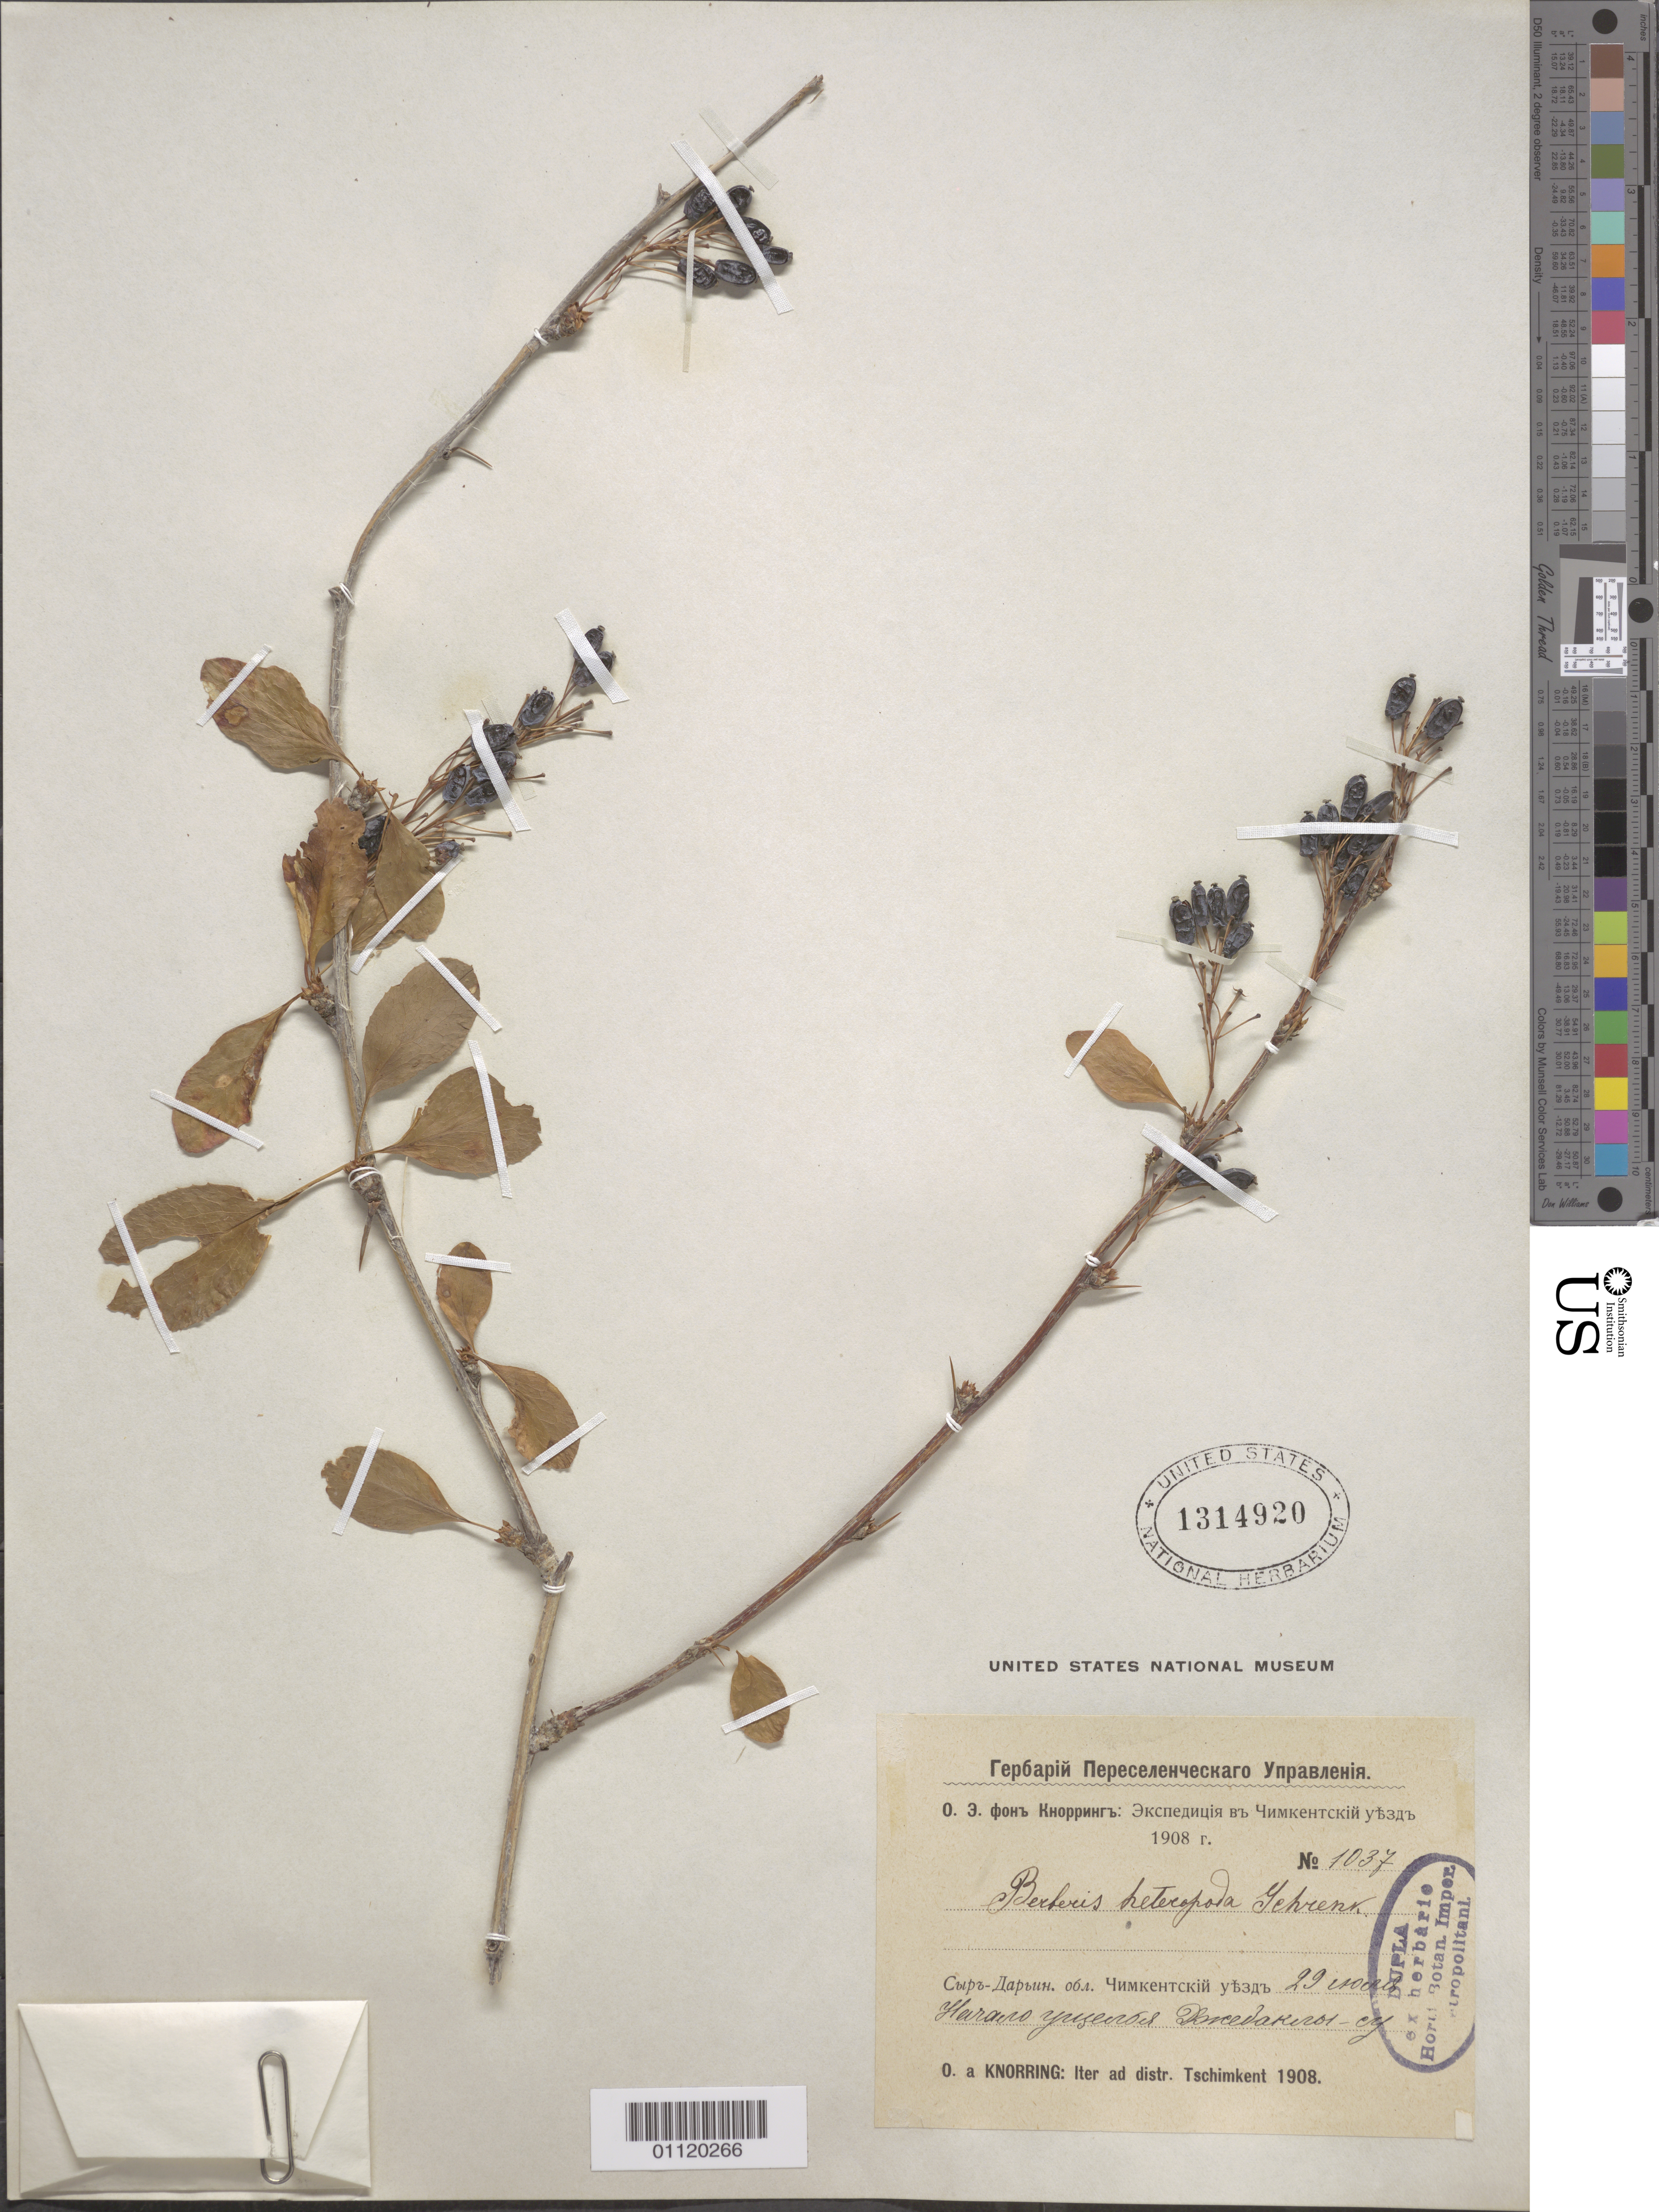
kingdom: Plantae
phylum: Tracheophyta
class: Magnoliopsida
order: Ranunculales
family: Berberidaceae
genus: Berberis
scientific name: Berberis heteropoda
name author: Schrenk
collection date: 1908-07-29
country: Kazakhstan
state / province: Shymkent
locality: At the time of collection: Tschimkent district (?) in the region of Syr Darya, part of Republics of Soviet Union. At present day it is likely located in Shymkent, Kazakhstan.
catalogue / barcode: US 1314920